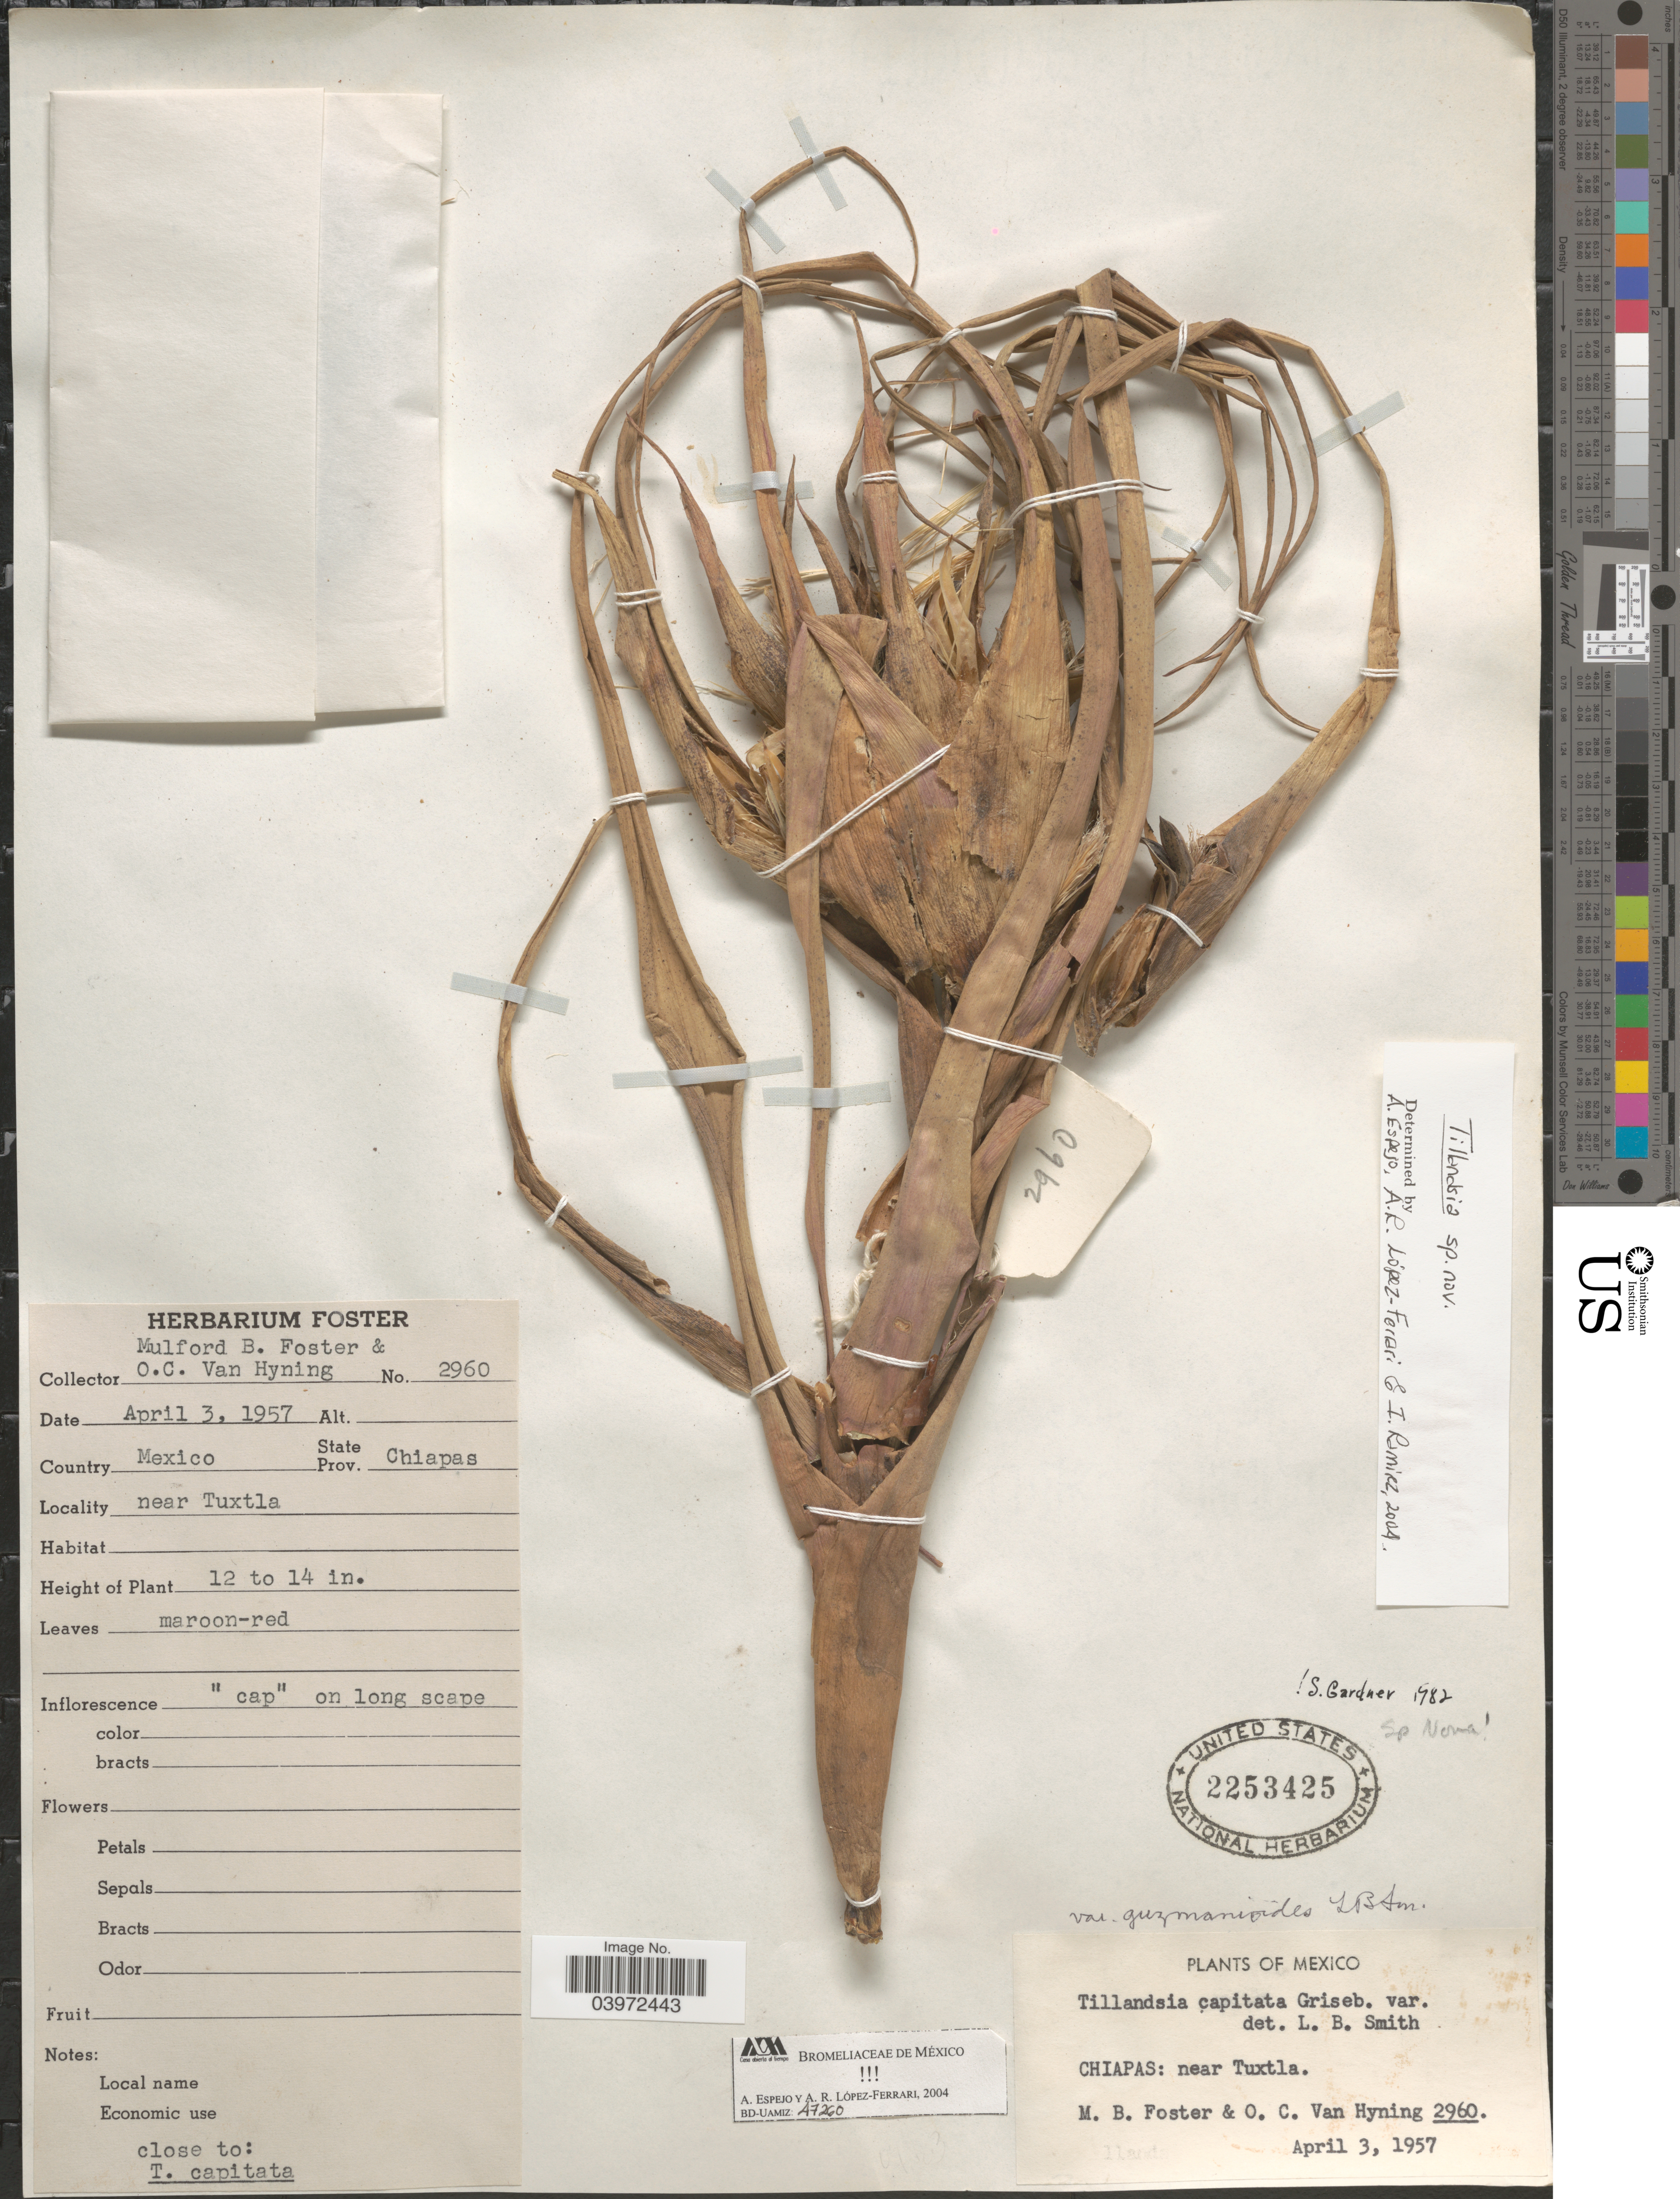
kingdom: Plantae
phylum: Tracheophyta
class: Liliopsida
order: Poales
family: Bromeliaceae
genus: Tillandsia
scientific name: Tillandsia sp.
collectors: M. B. Foster & O. Van Hyning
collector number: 2960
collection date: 1957-04-03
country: Mexico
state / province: Chiapas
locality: Near Tuxtla.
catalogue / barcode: US 2253425